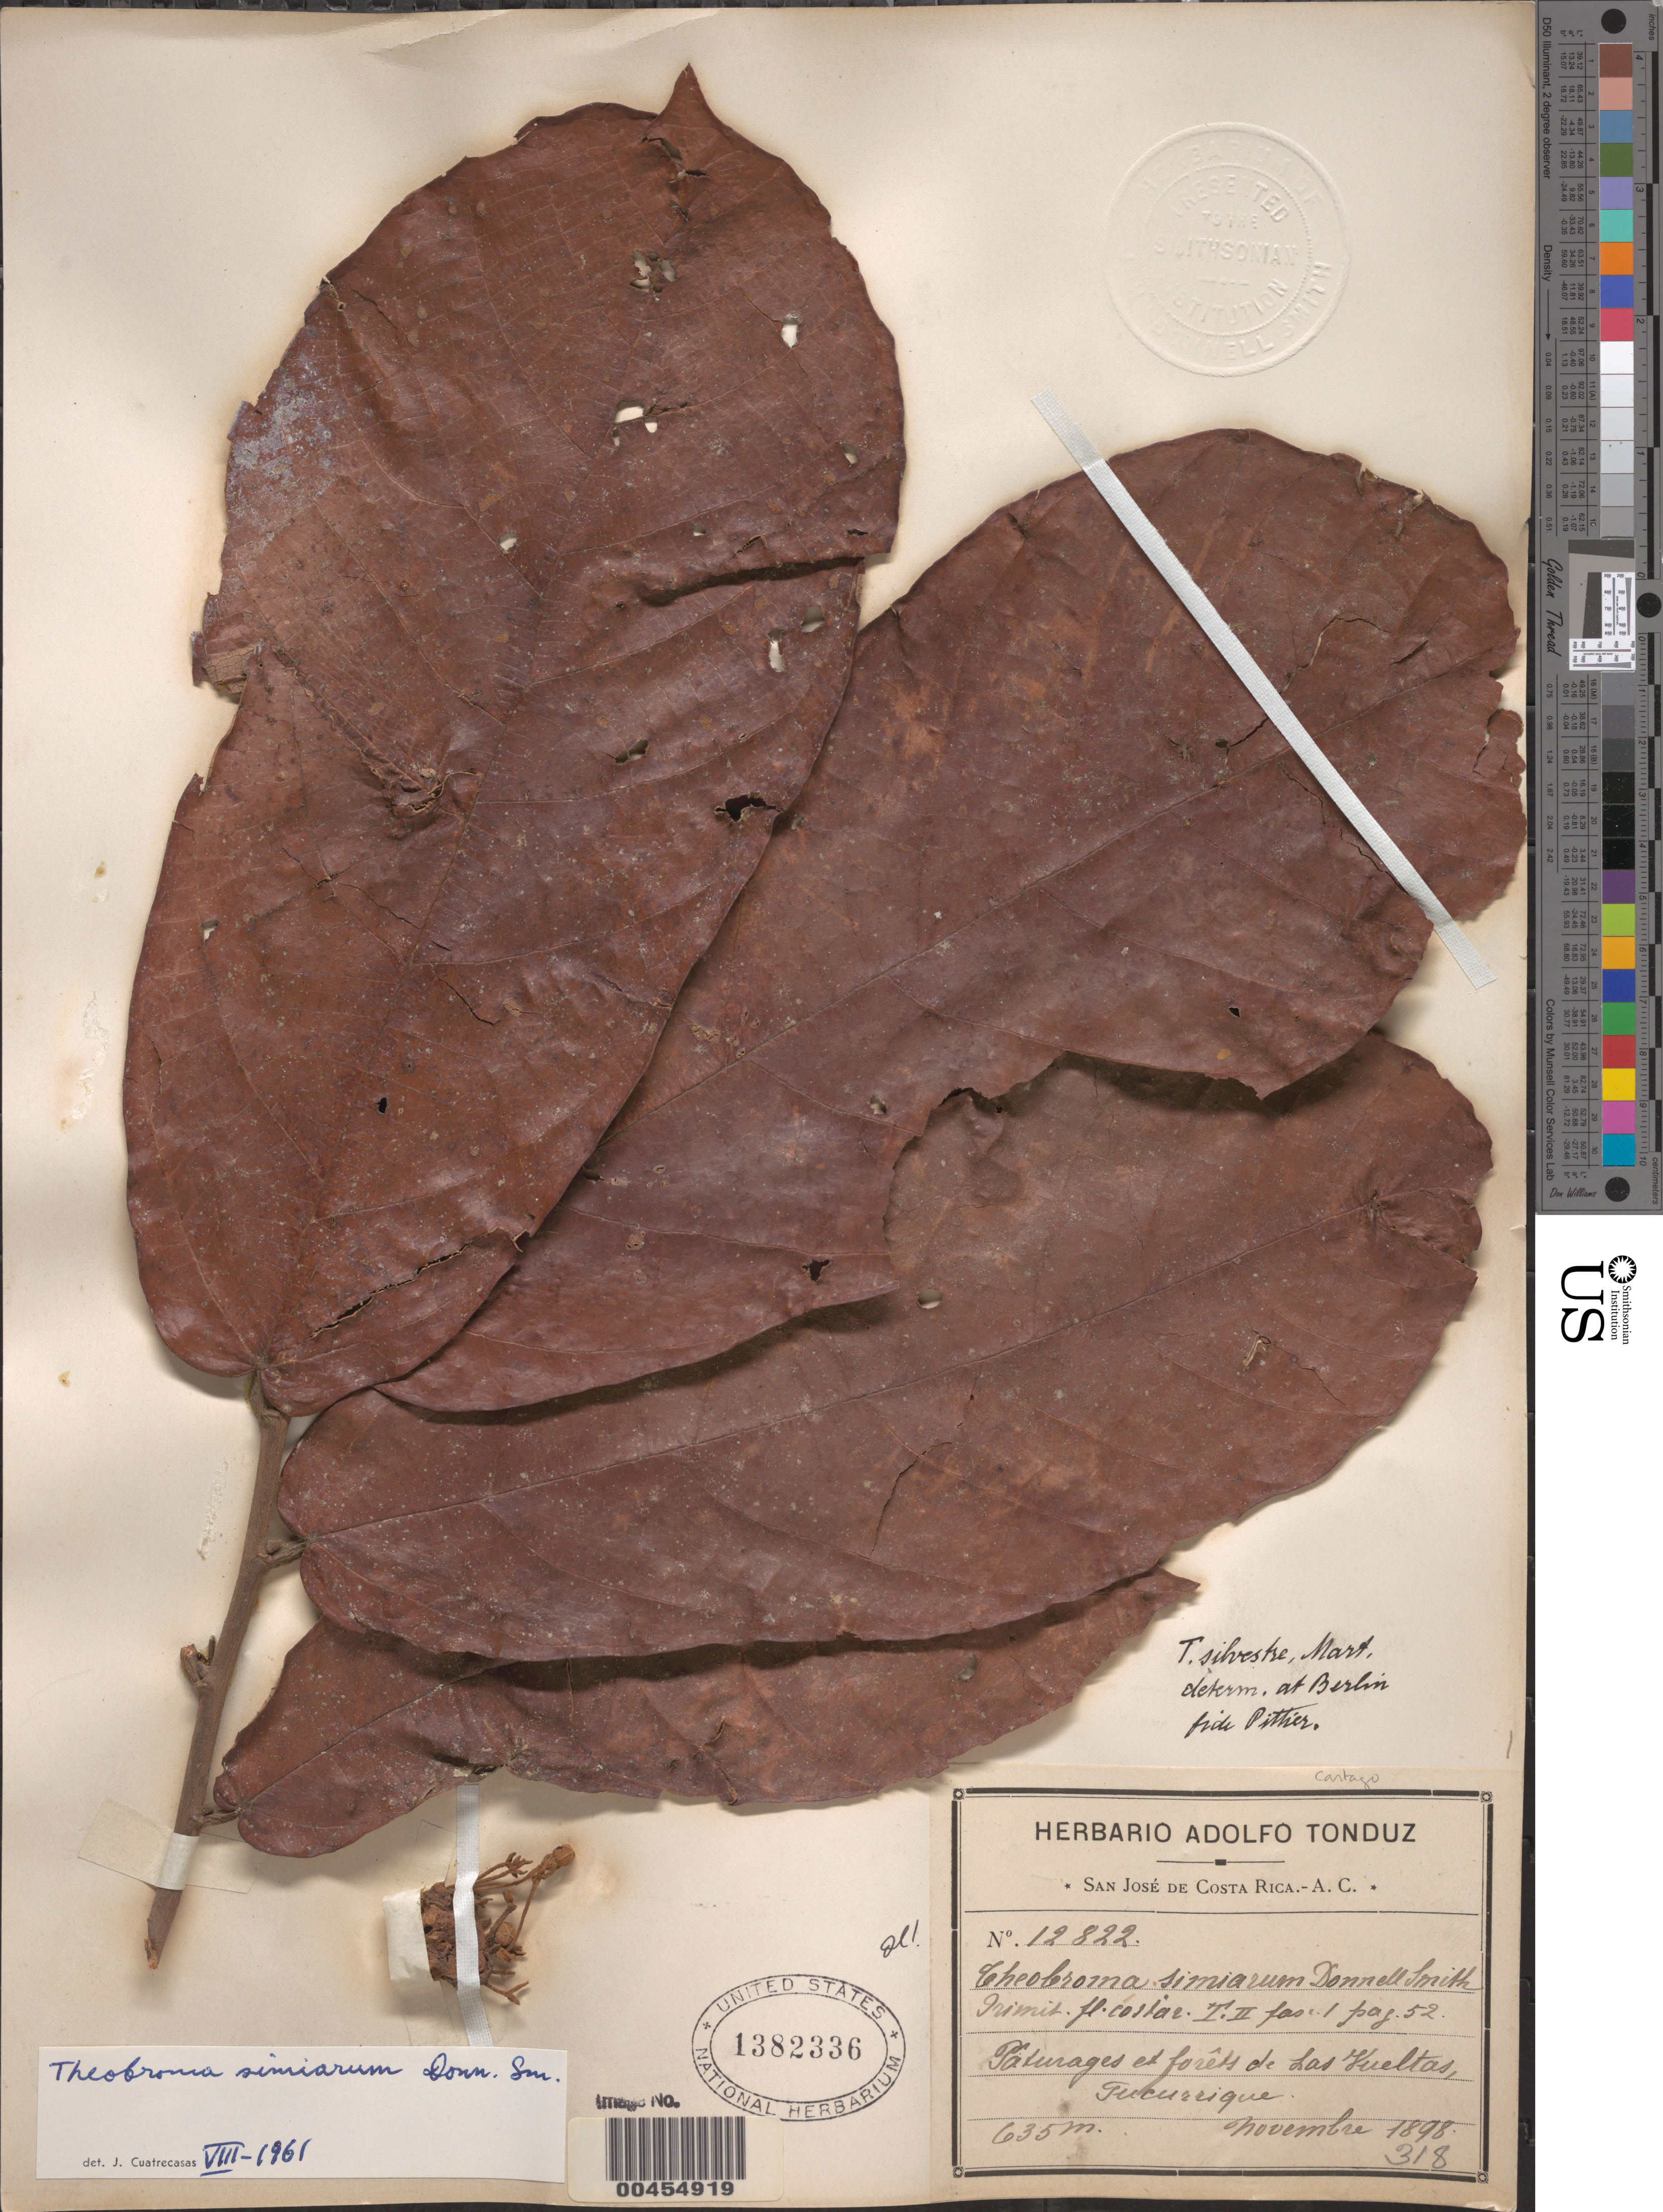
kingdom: Plantae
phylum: Tracheophyta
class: Magnoliopsida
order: Malvales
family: Malvaceae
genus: Theobroma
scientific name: Theobroma simiarum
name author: Donn. Sm.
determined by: Cuatrecasas, J.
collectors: A. Tonduz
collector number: herb. 12822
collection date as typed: Nov 1898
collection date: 1898-11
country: Costa Rica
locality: Pâturages et forêt de Las Vueltas, Tucurrique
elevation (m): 635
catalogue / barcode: US 1382336